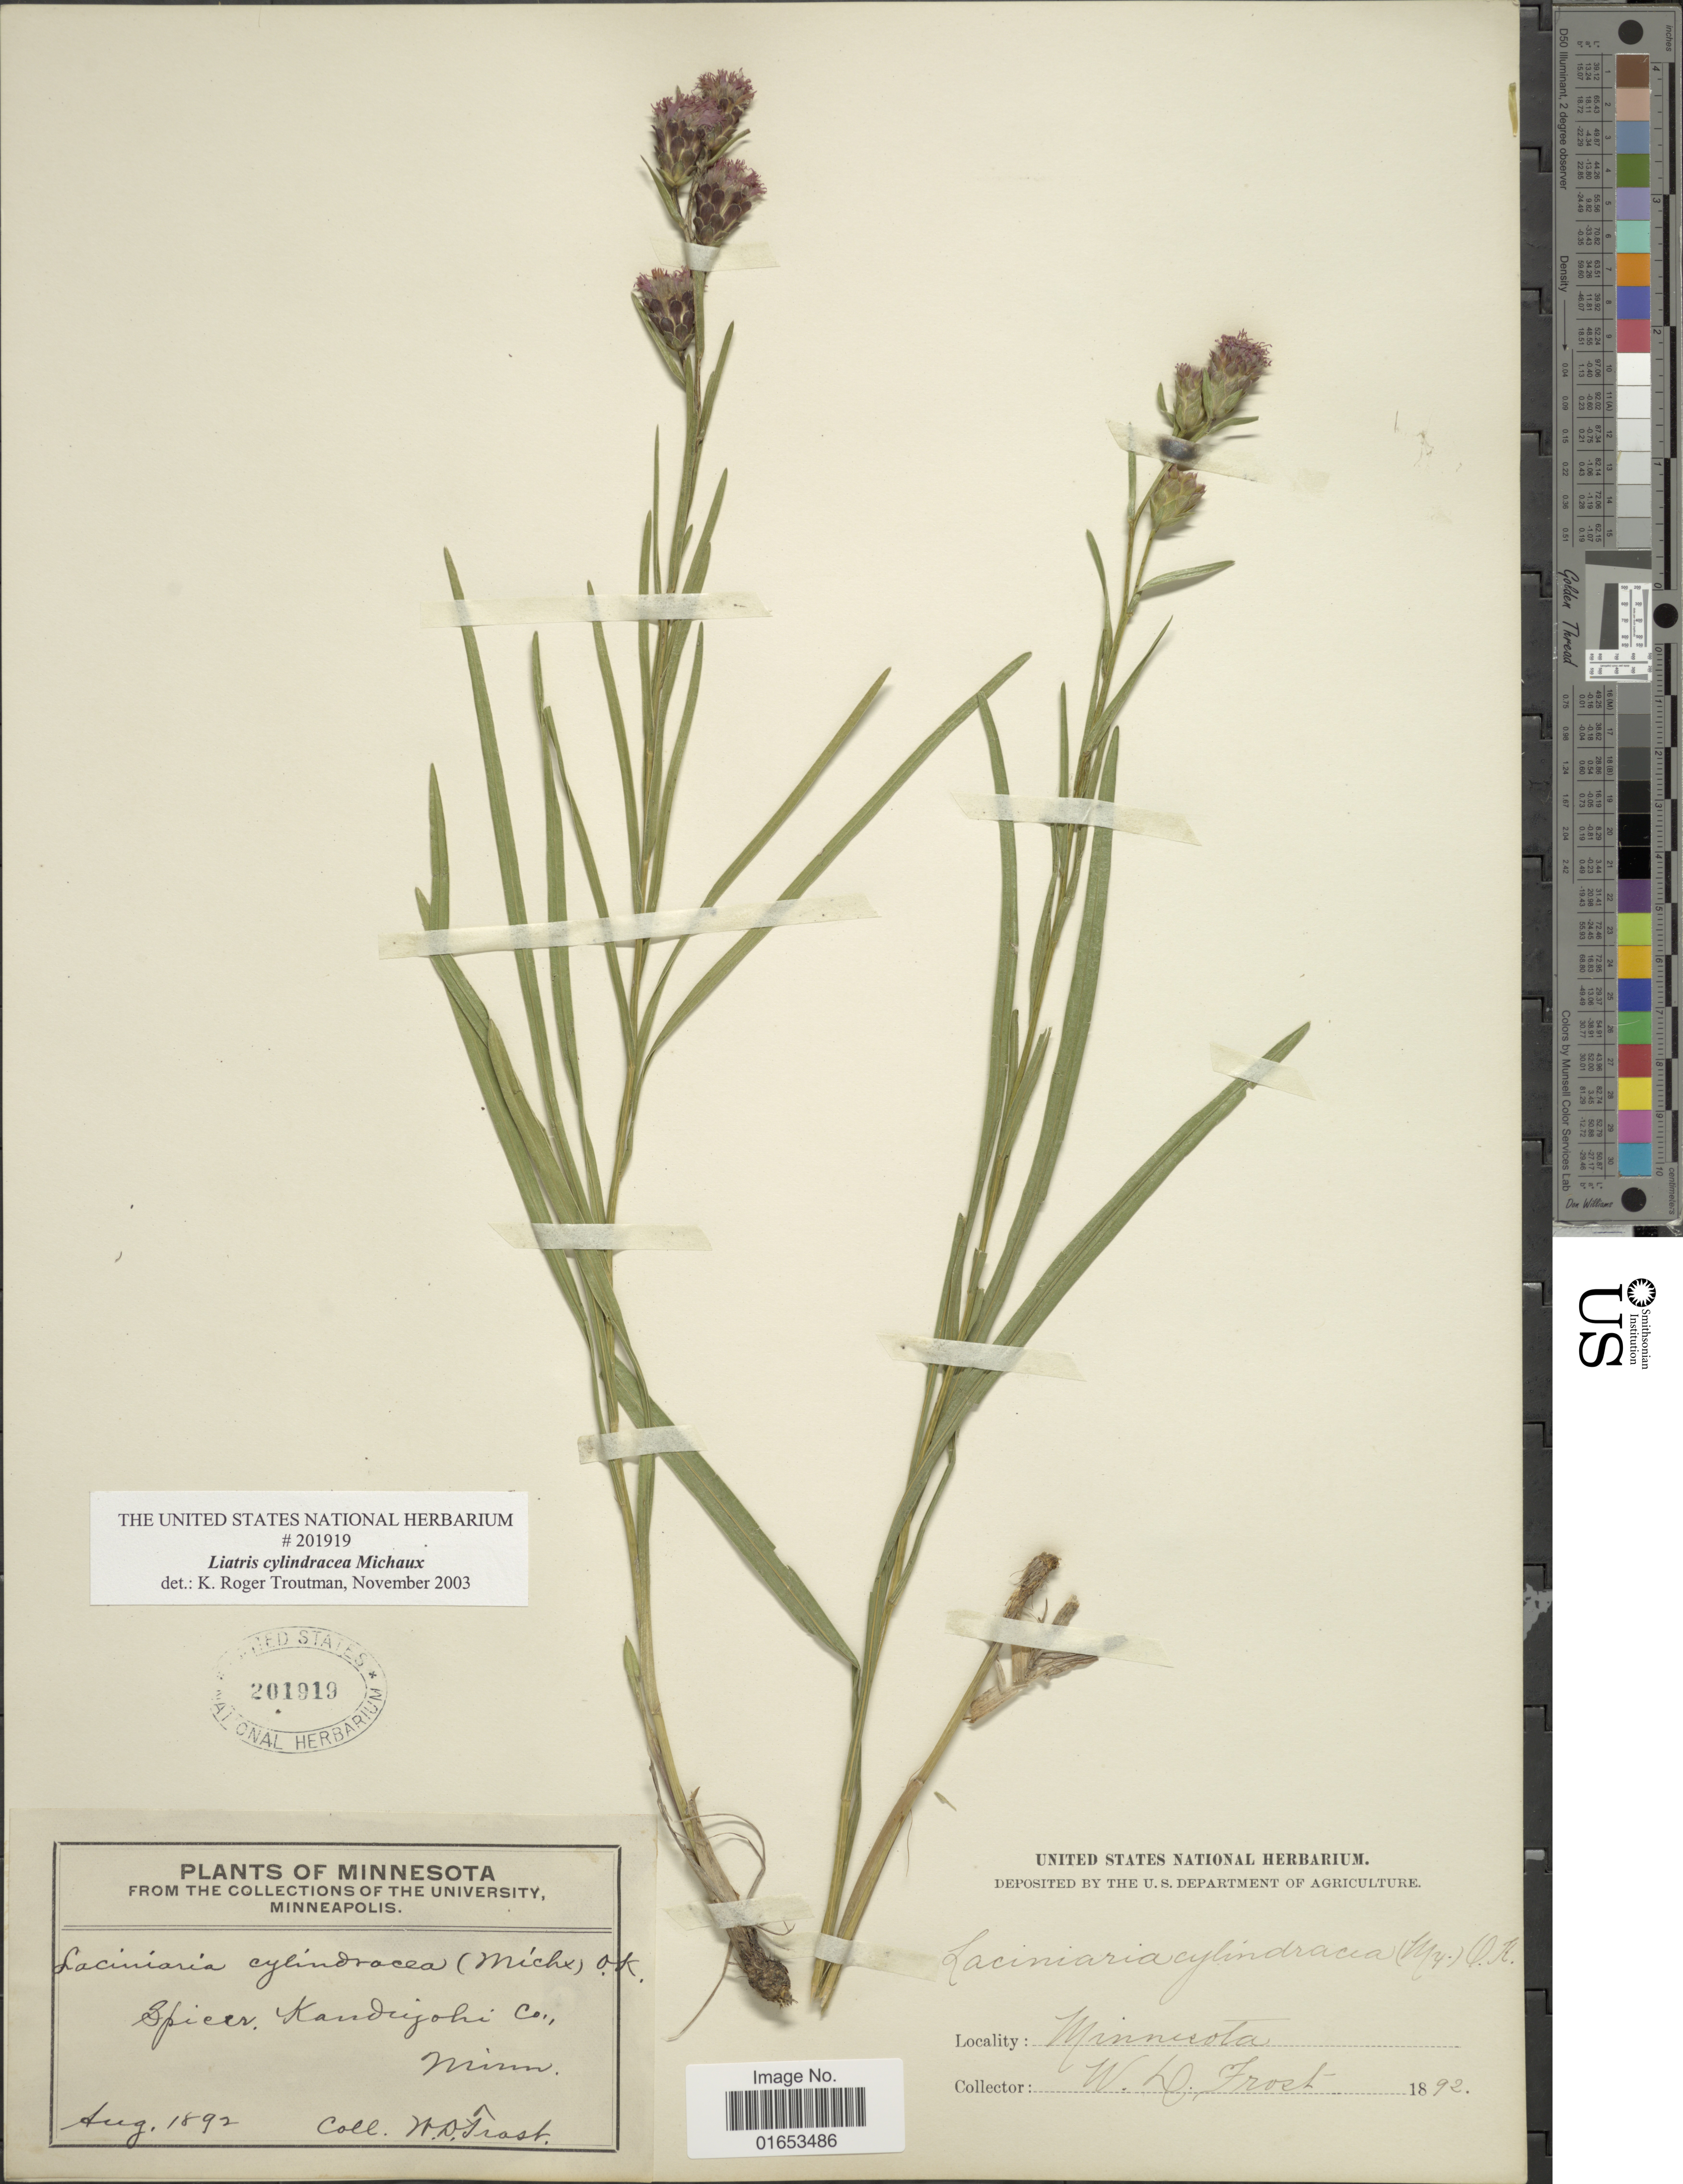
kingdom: Plantae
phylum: Tracheophyta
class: Magnoliopsida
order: Asterales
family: Asteraceae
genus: Liatris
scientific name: Liatris cylindracea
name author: Michaux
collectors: W. Frost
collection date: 1892-08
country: United States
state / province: Minnesota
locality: Spicer Kandiyohi Co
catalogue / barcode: US 201919